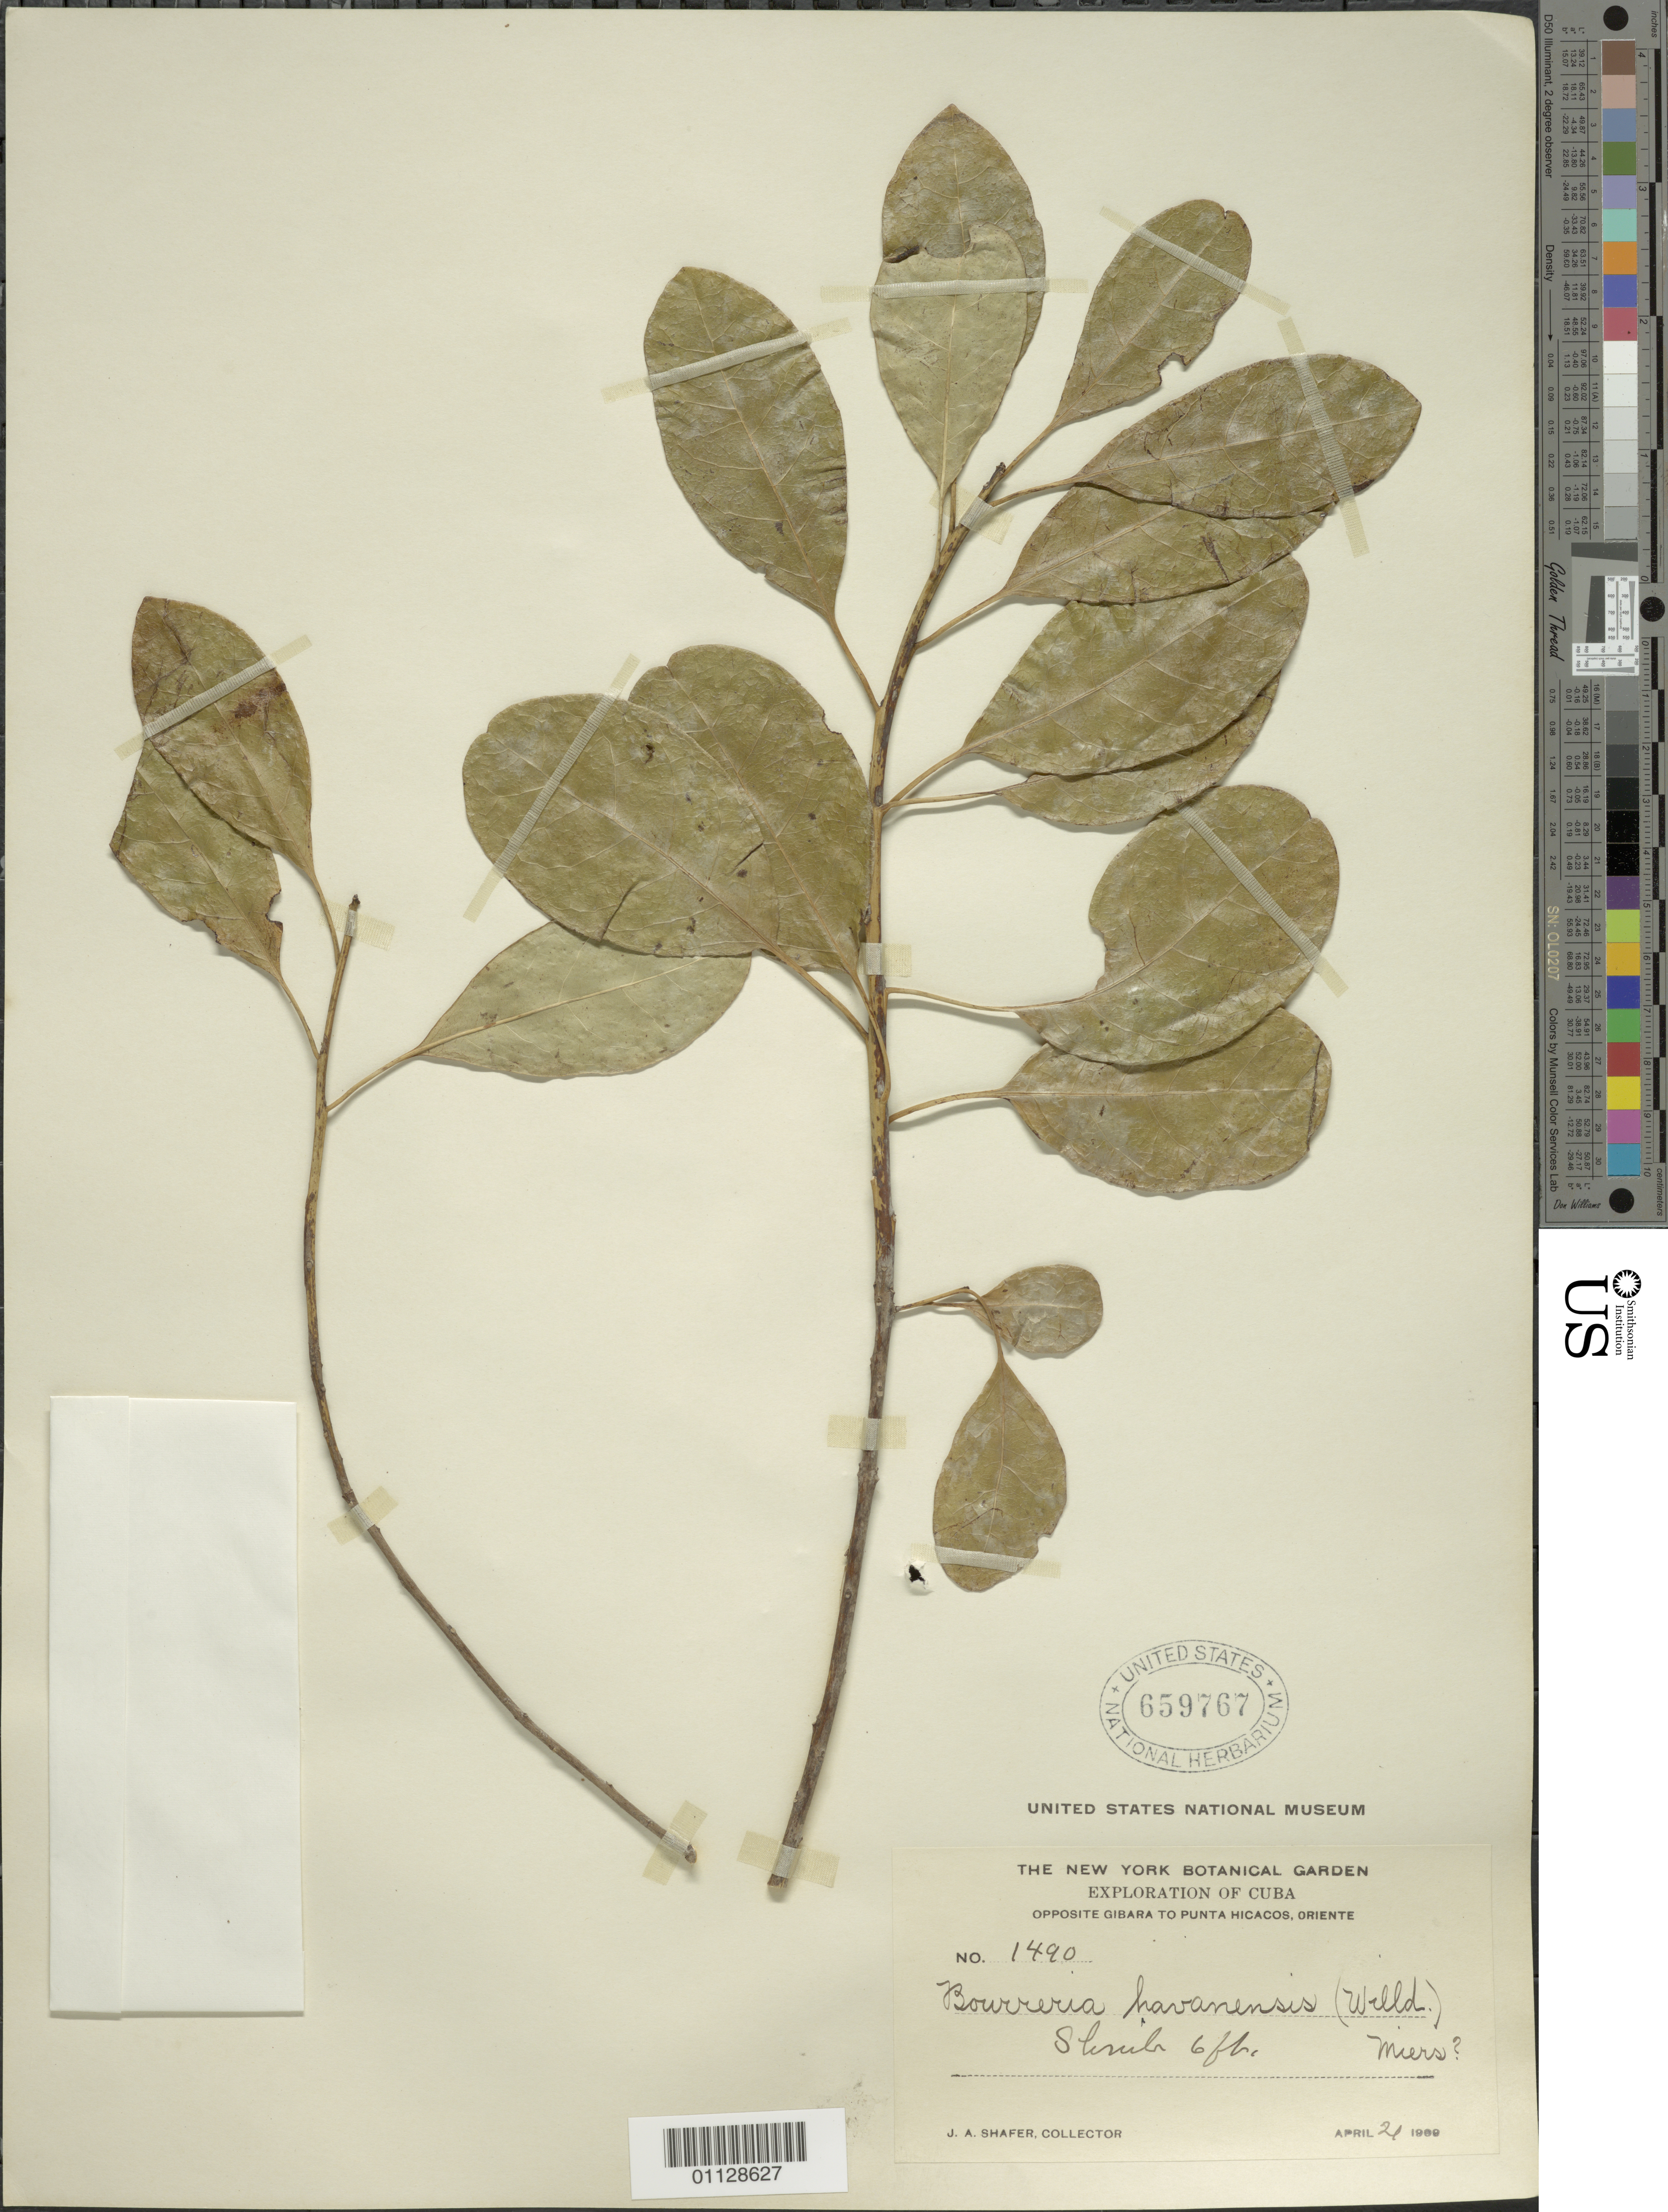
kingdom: Plantae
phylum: Tracheophyta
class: Magnoliopsida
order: Boraginales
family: Ehretiaceae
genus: Bourreria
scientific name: Bourreria succulenta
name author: Jacq.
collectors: J. A. Shafer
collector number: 1490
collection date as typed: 21 Apr 1909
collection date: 1909-04-21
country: Cuba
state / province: Holguín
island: Cuba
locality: shrub 6 ft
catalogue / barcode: US 659767